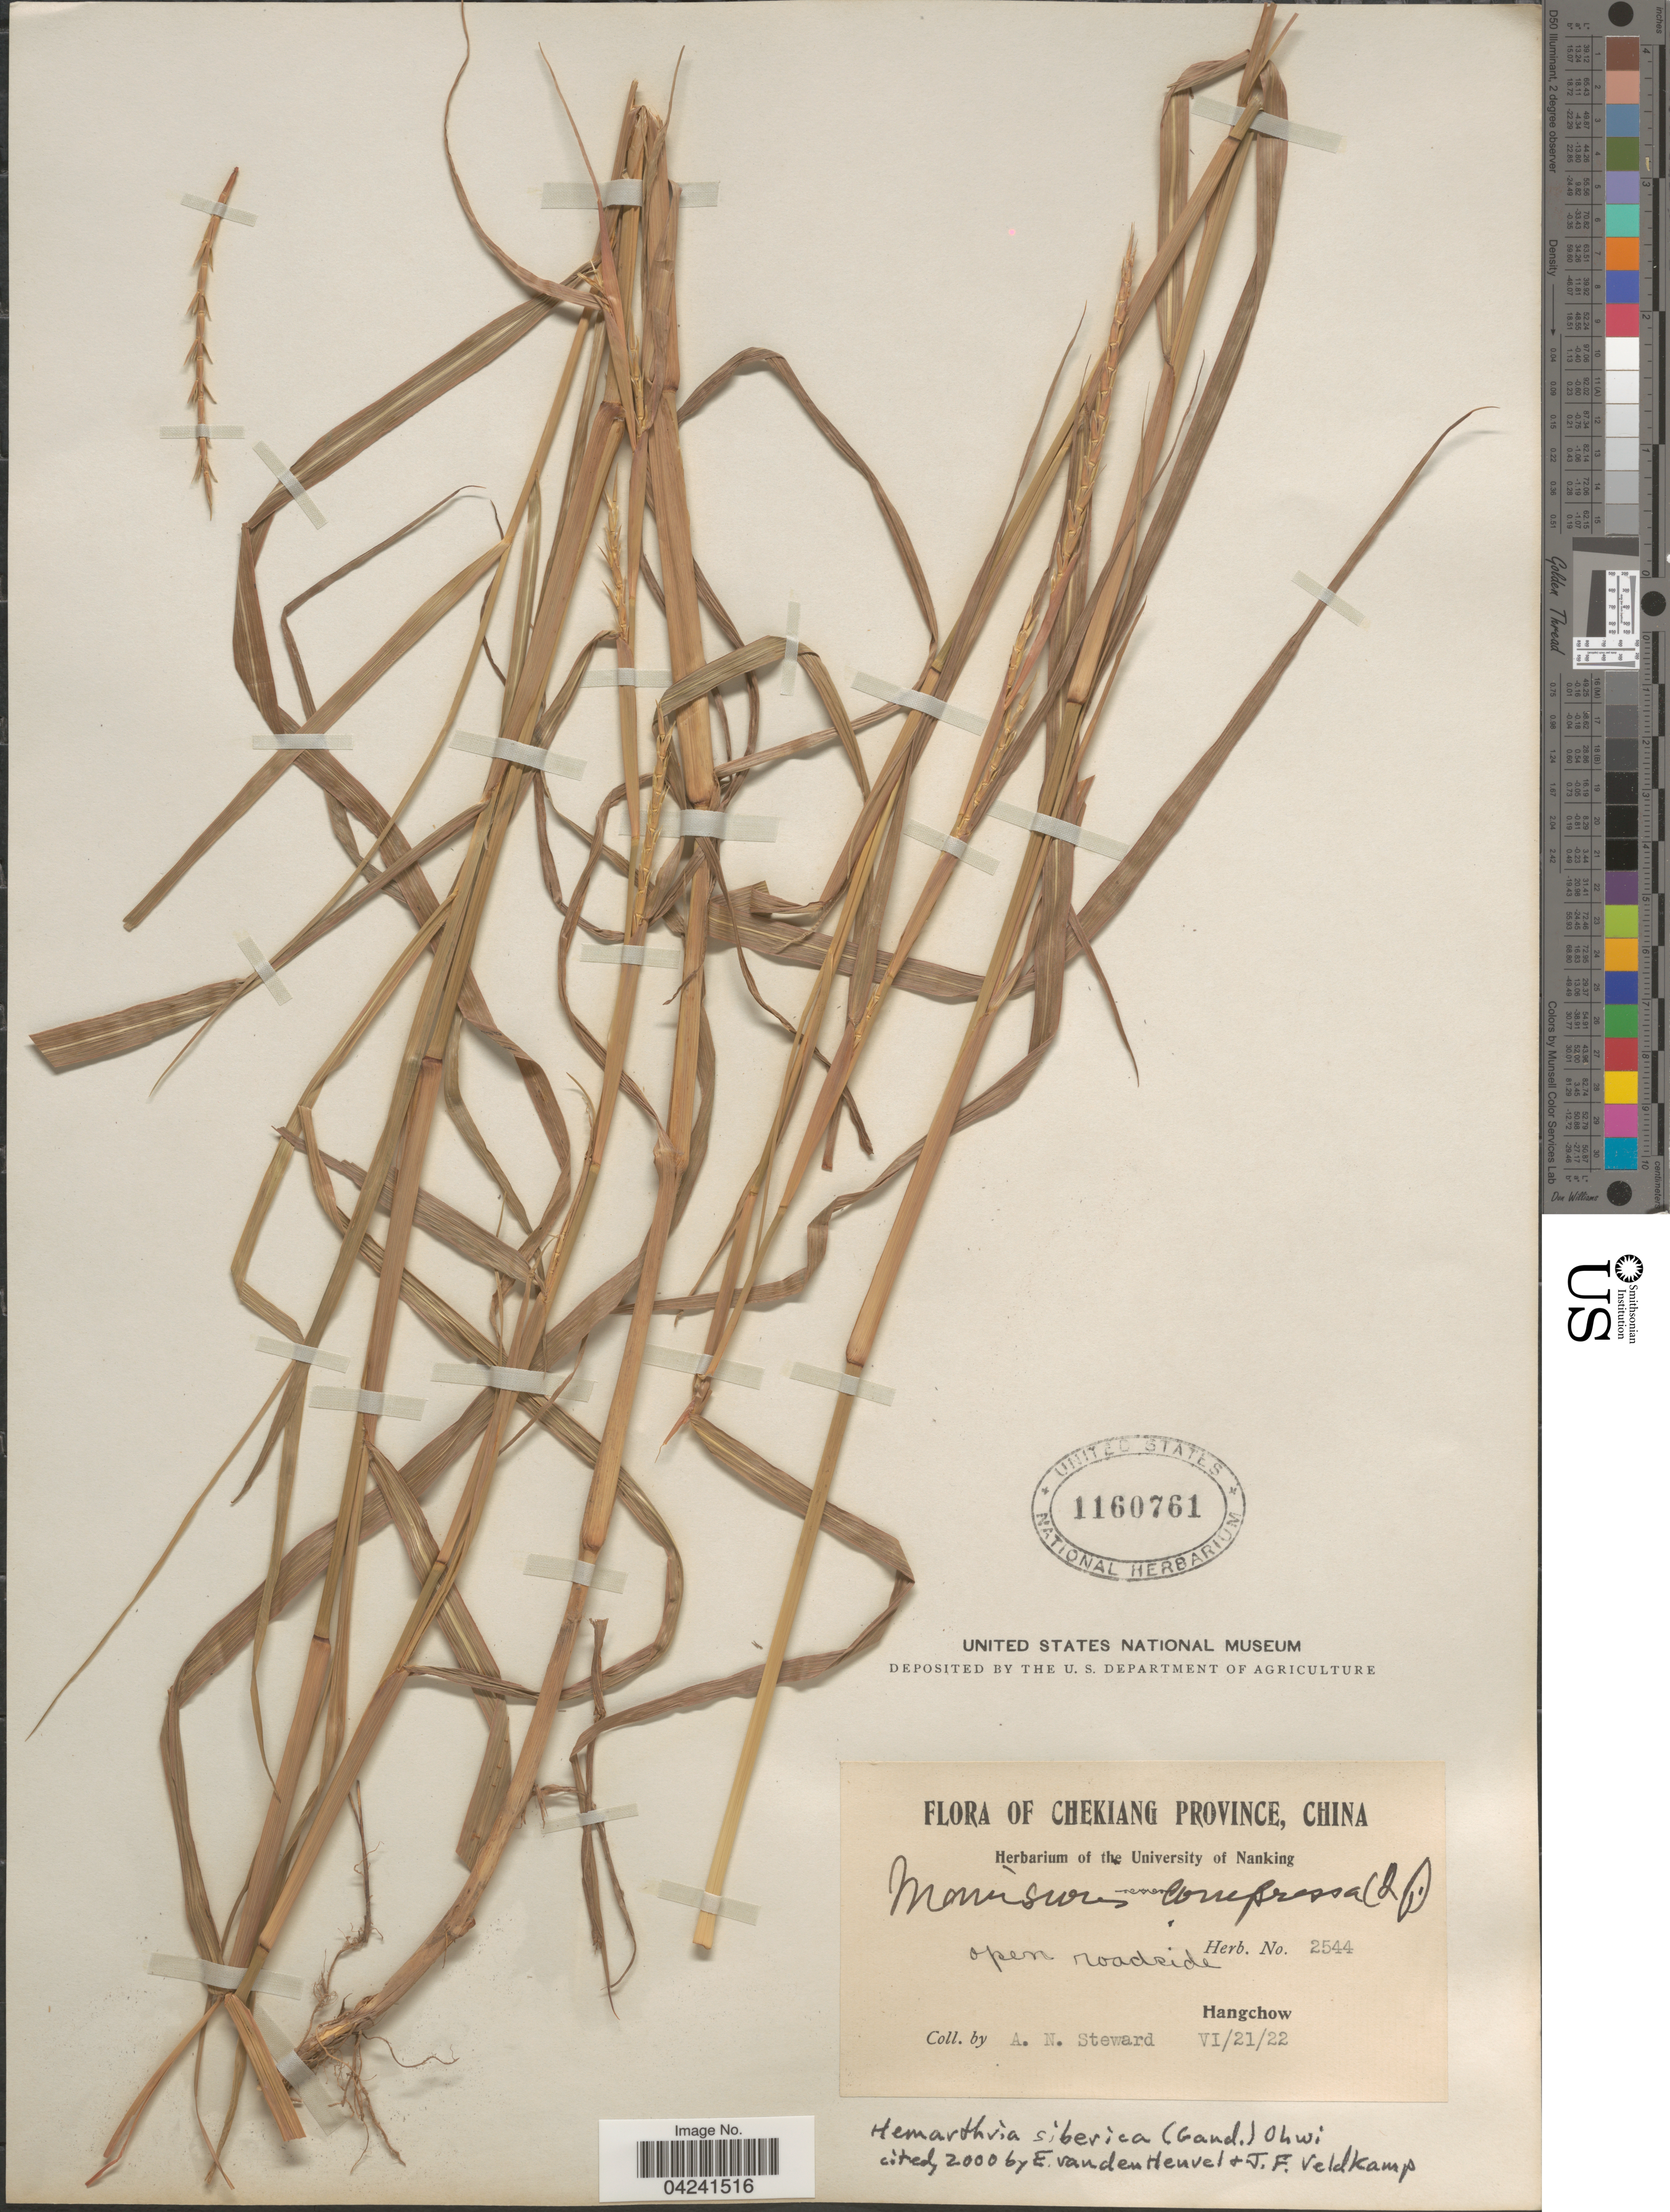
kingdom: Plantae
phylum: Tracheophyta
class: Liliopsida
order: Poales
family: Poaceae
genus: Hemarthria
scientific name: Hemarthria sibirica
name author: (Gand.) Ohwi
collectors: A. N. Steward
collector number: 2544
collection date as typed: Transcribed d/m/y: 21/6/22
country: China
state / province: Zhejiang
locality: Chekiang Province. Hangchow.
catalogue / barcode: US 1160761